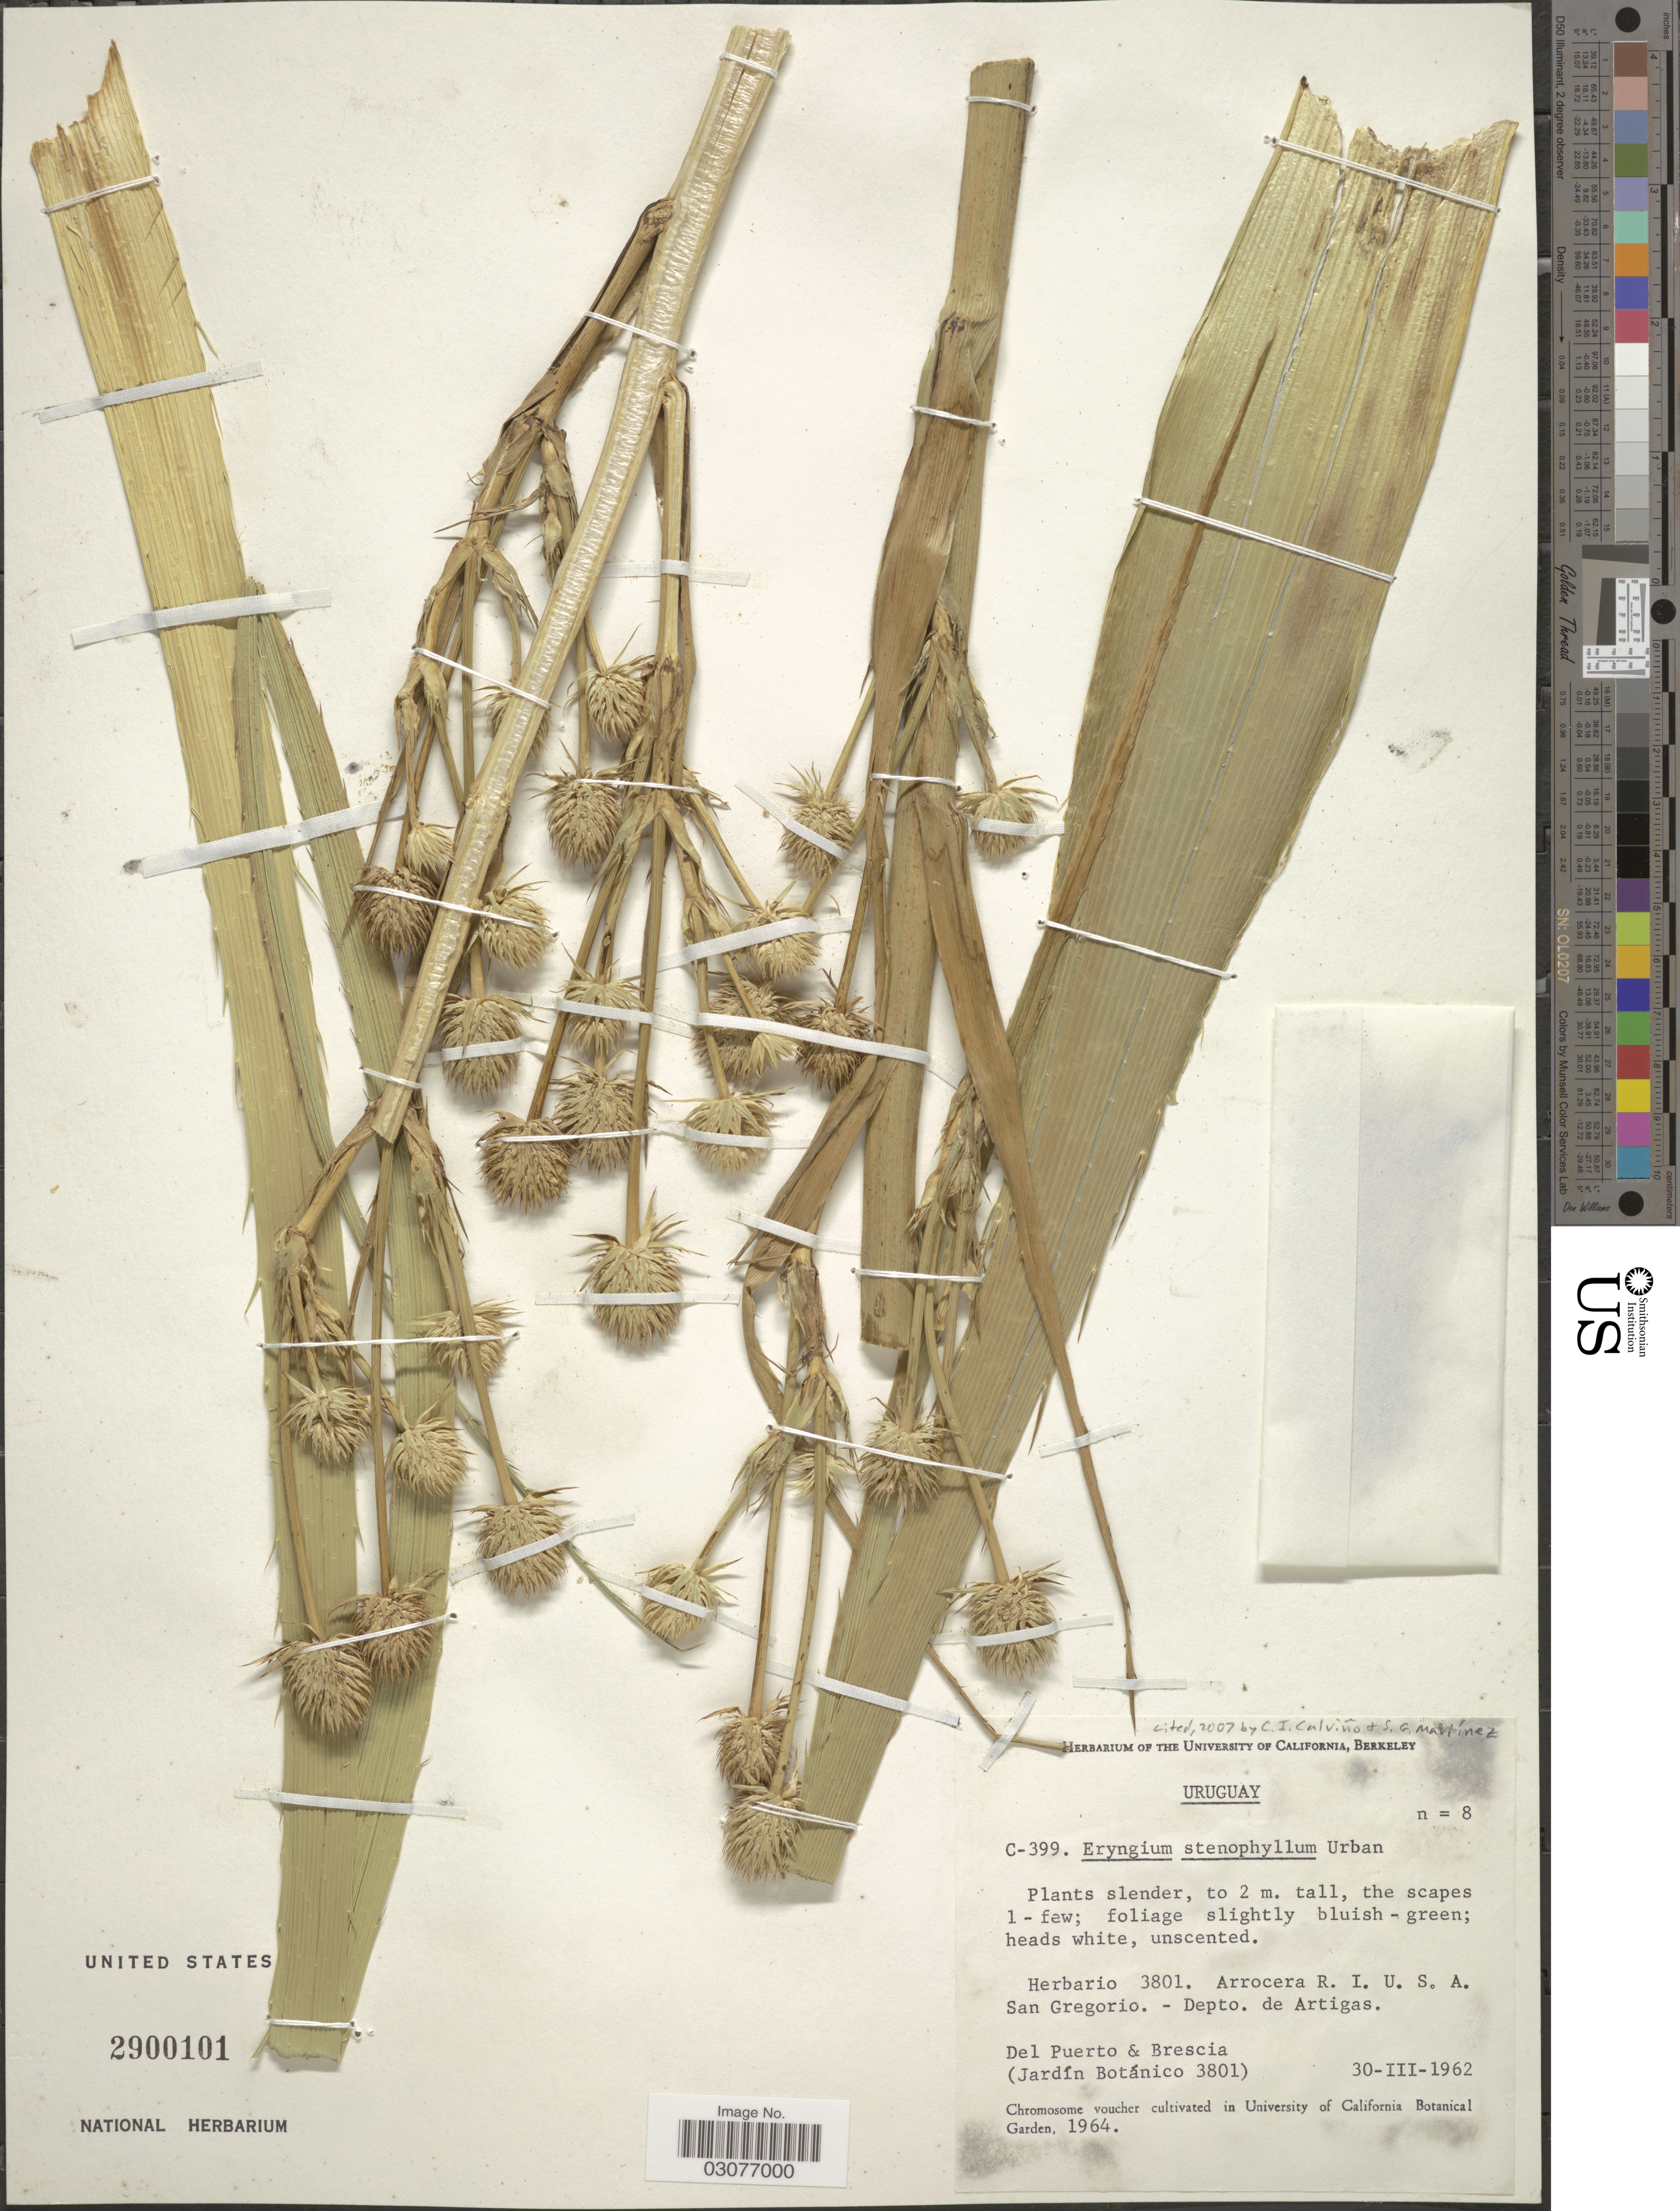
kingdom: Plantae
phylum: Tracheophyta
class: Magnoliopsida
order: Apiales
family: Apiaceae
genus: Eryngium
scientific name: Eryngium stenophyllum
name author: Urb.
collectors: Del Puerto & -. Brescia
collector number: C-399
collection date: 1962-03-30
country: Uruguay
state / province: Artigas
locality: Herbario 3801. Arrocera R. I. U. S. A. San Gregorio. - Depto. de Artigas.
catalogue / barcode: US 2900101